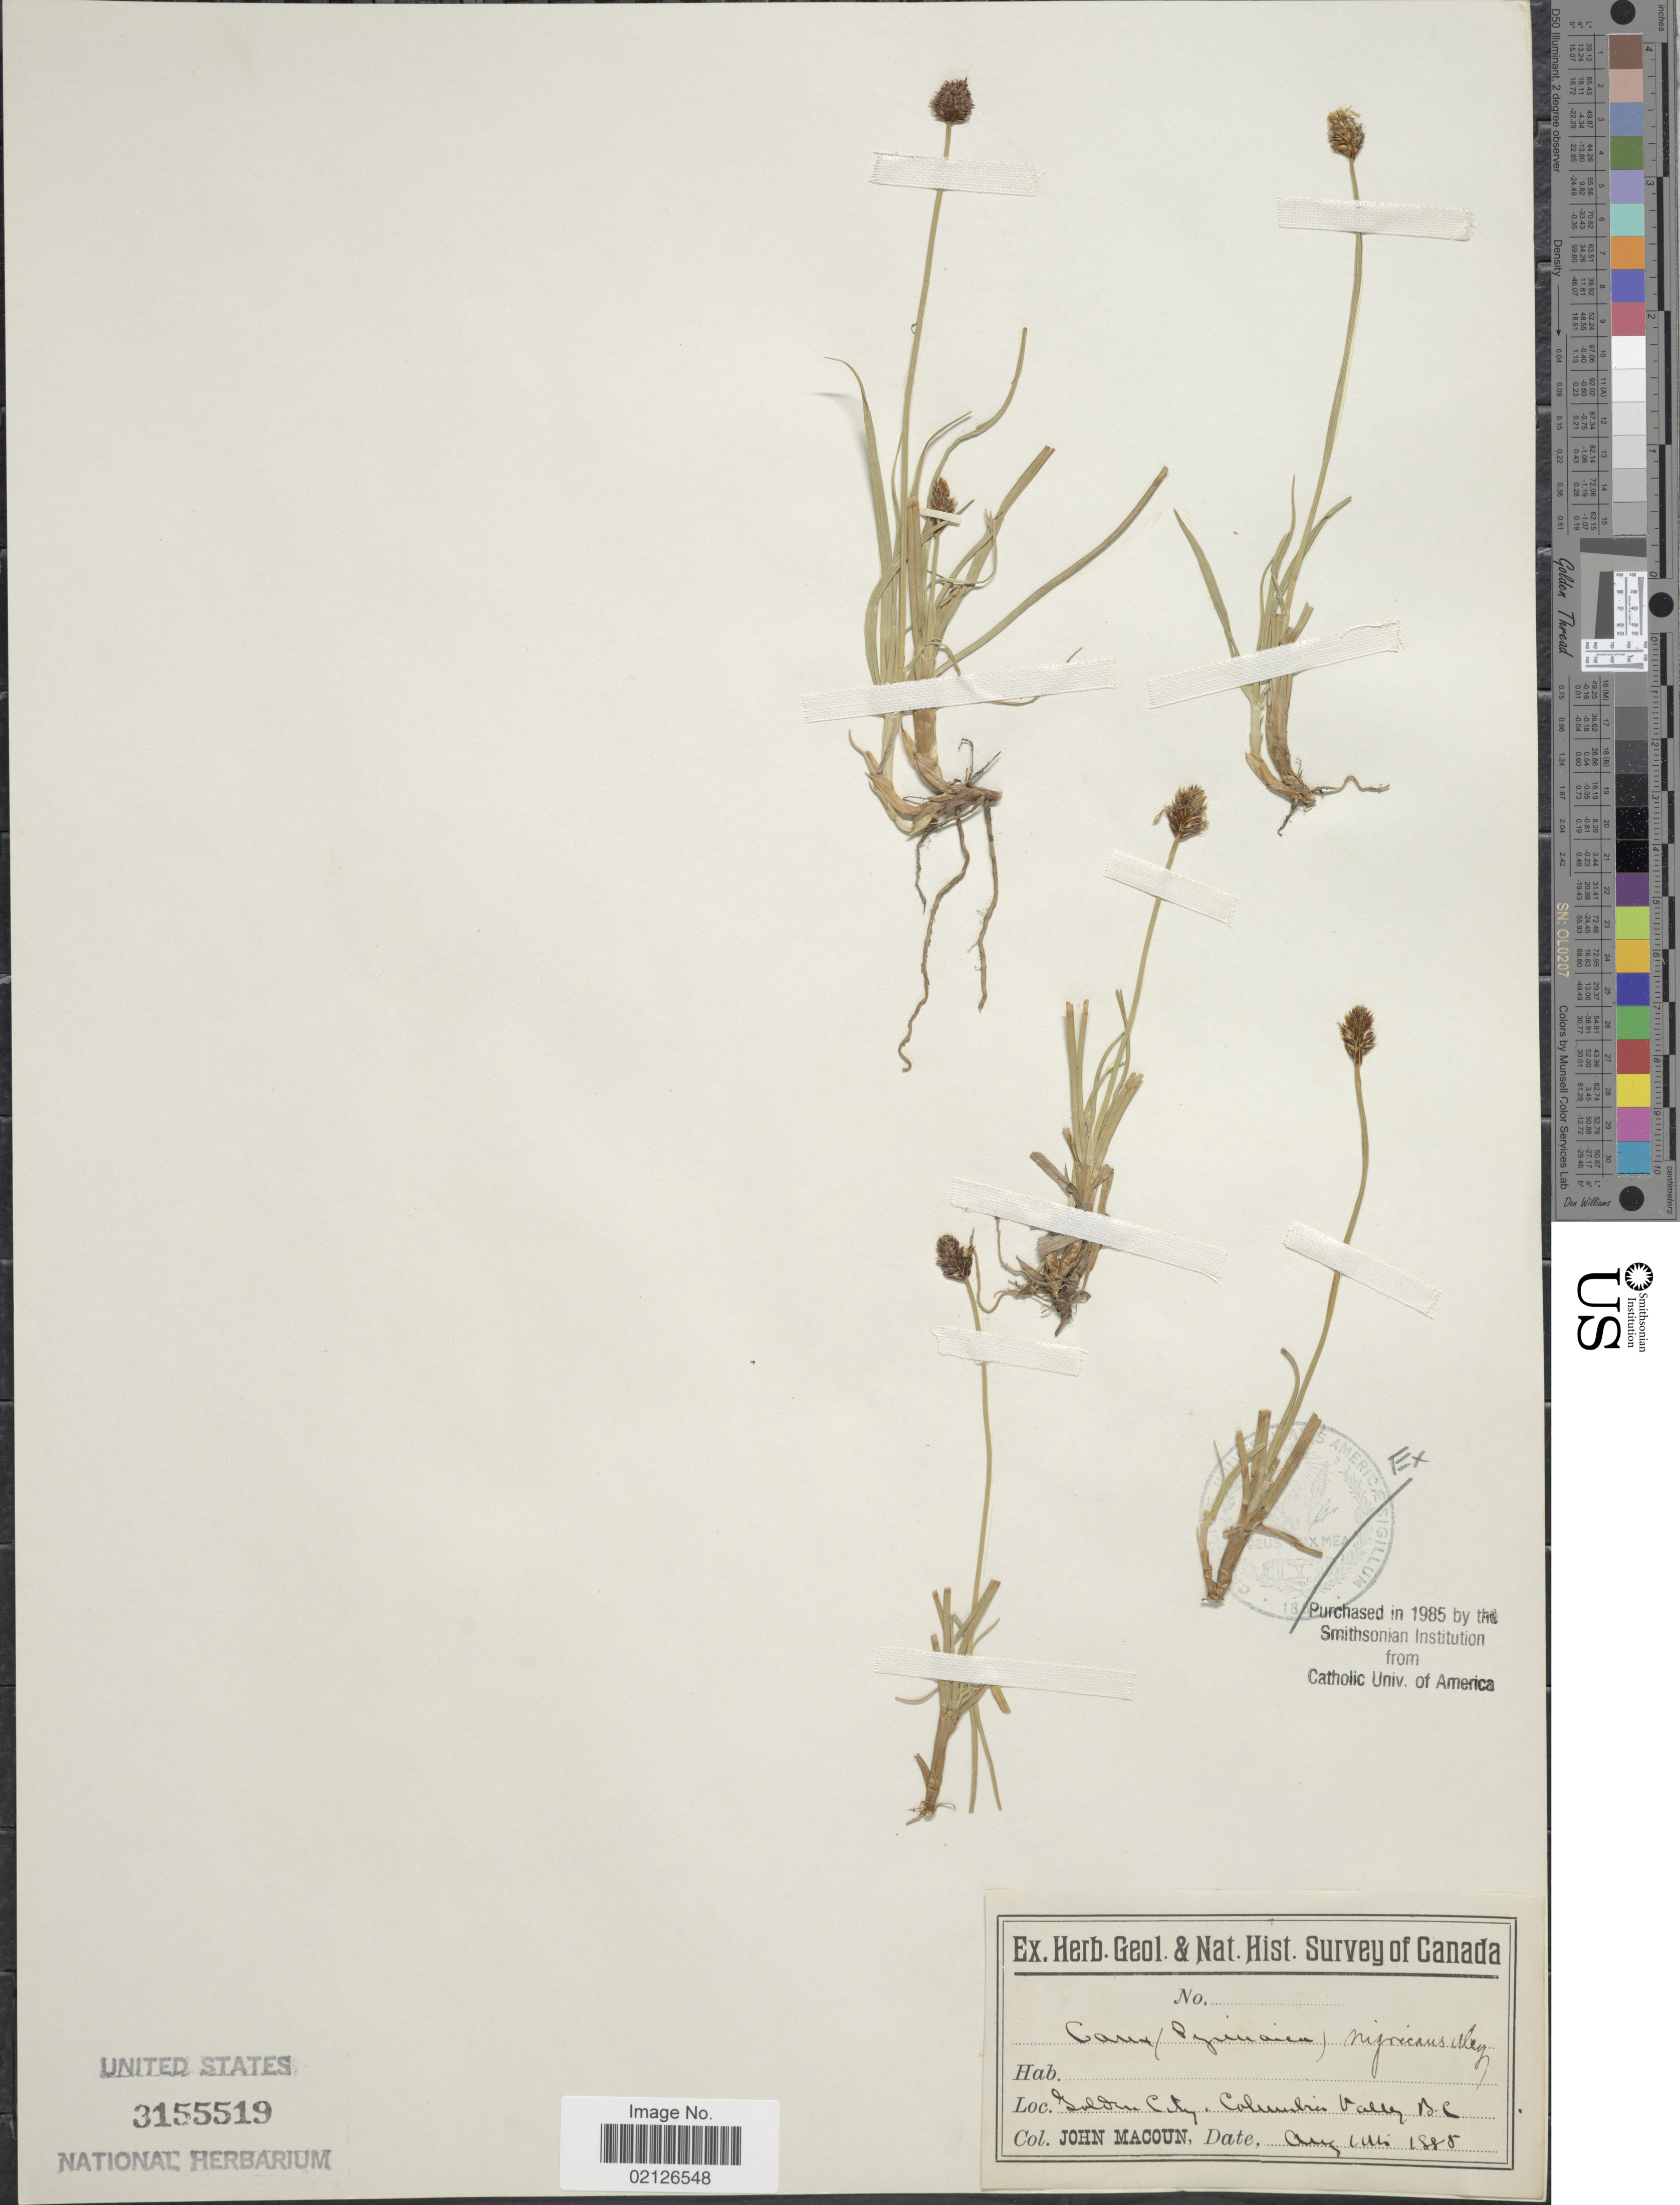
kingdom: Plantae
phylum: Tracheophyta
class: Liliopsida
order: Poales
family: Cyperaceae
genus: Carex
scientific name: Carex nigricans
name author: C.A. Mey.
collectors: J. Macoun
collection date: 1885-08-24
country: Canada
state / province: British Columbia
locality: Golden City, Columbia Valley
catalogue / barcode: US 3155519